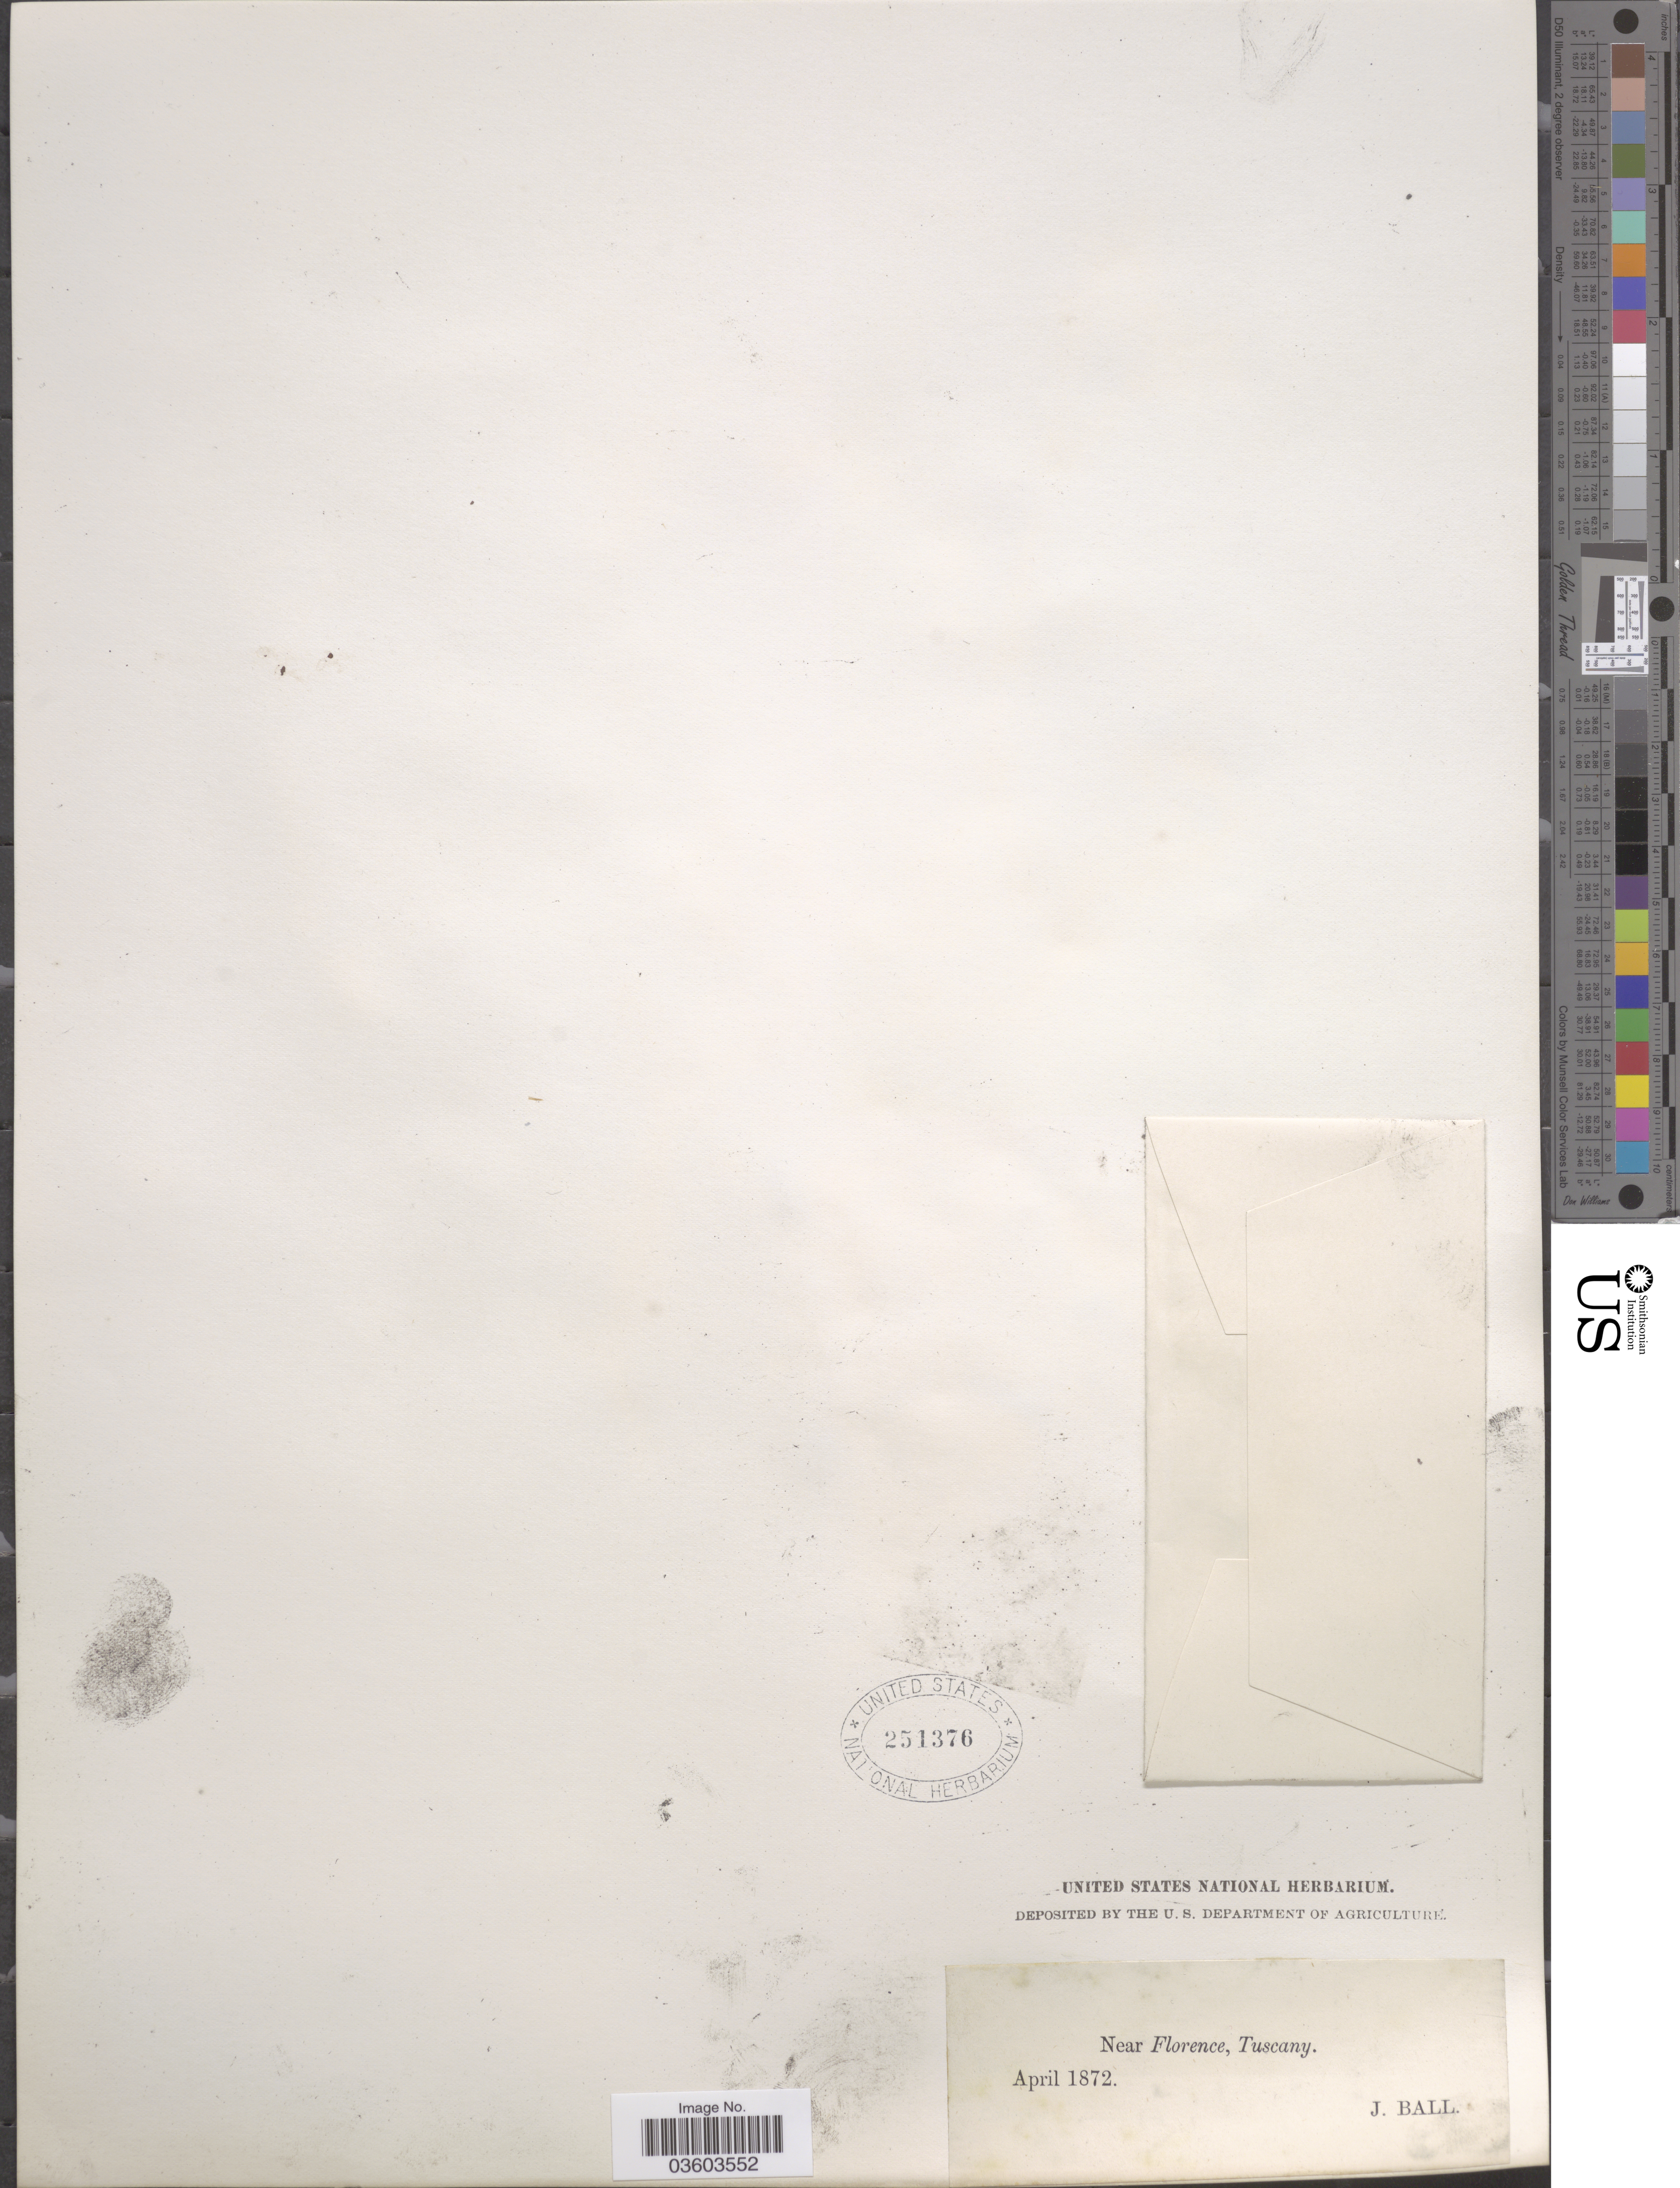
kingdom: Plantae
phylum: Tracheophyta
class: Magnoliopsida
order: Caryophyllales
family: Caryophyllaceae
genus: Cerastium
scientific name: Cerastium sp.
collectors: J. Ball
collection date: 1872-04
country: Italy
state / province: Tuscany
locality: Near Florence.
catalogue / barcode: US 251376